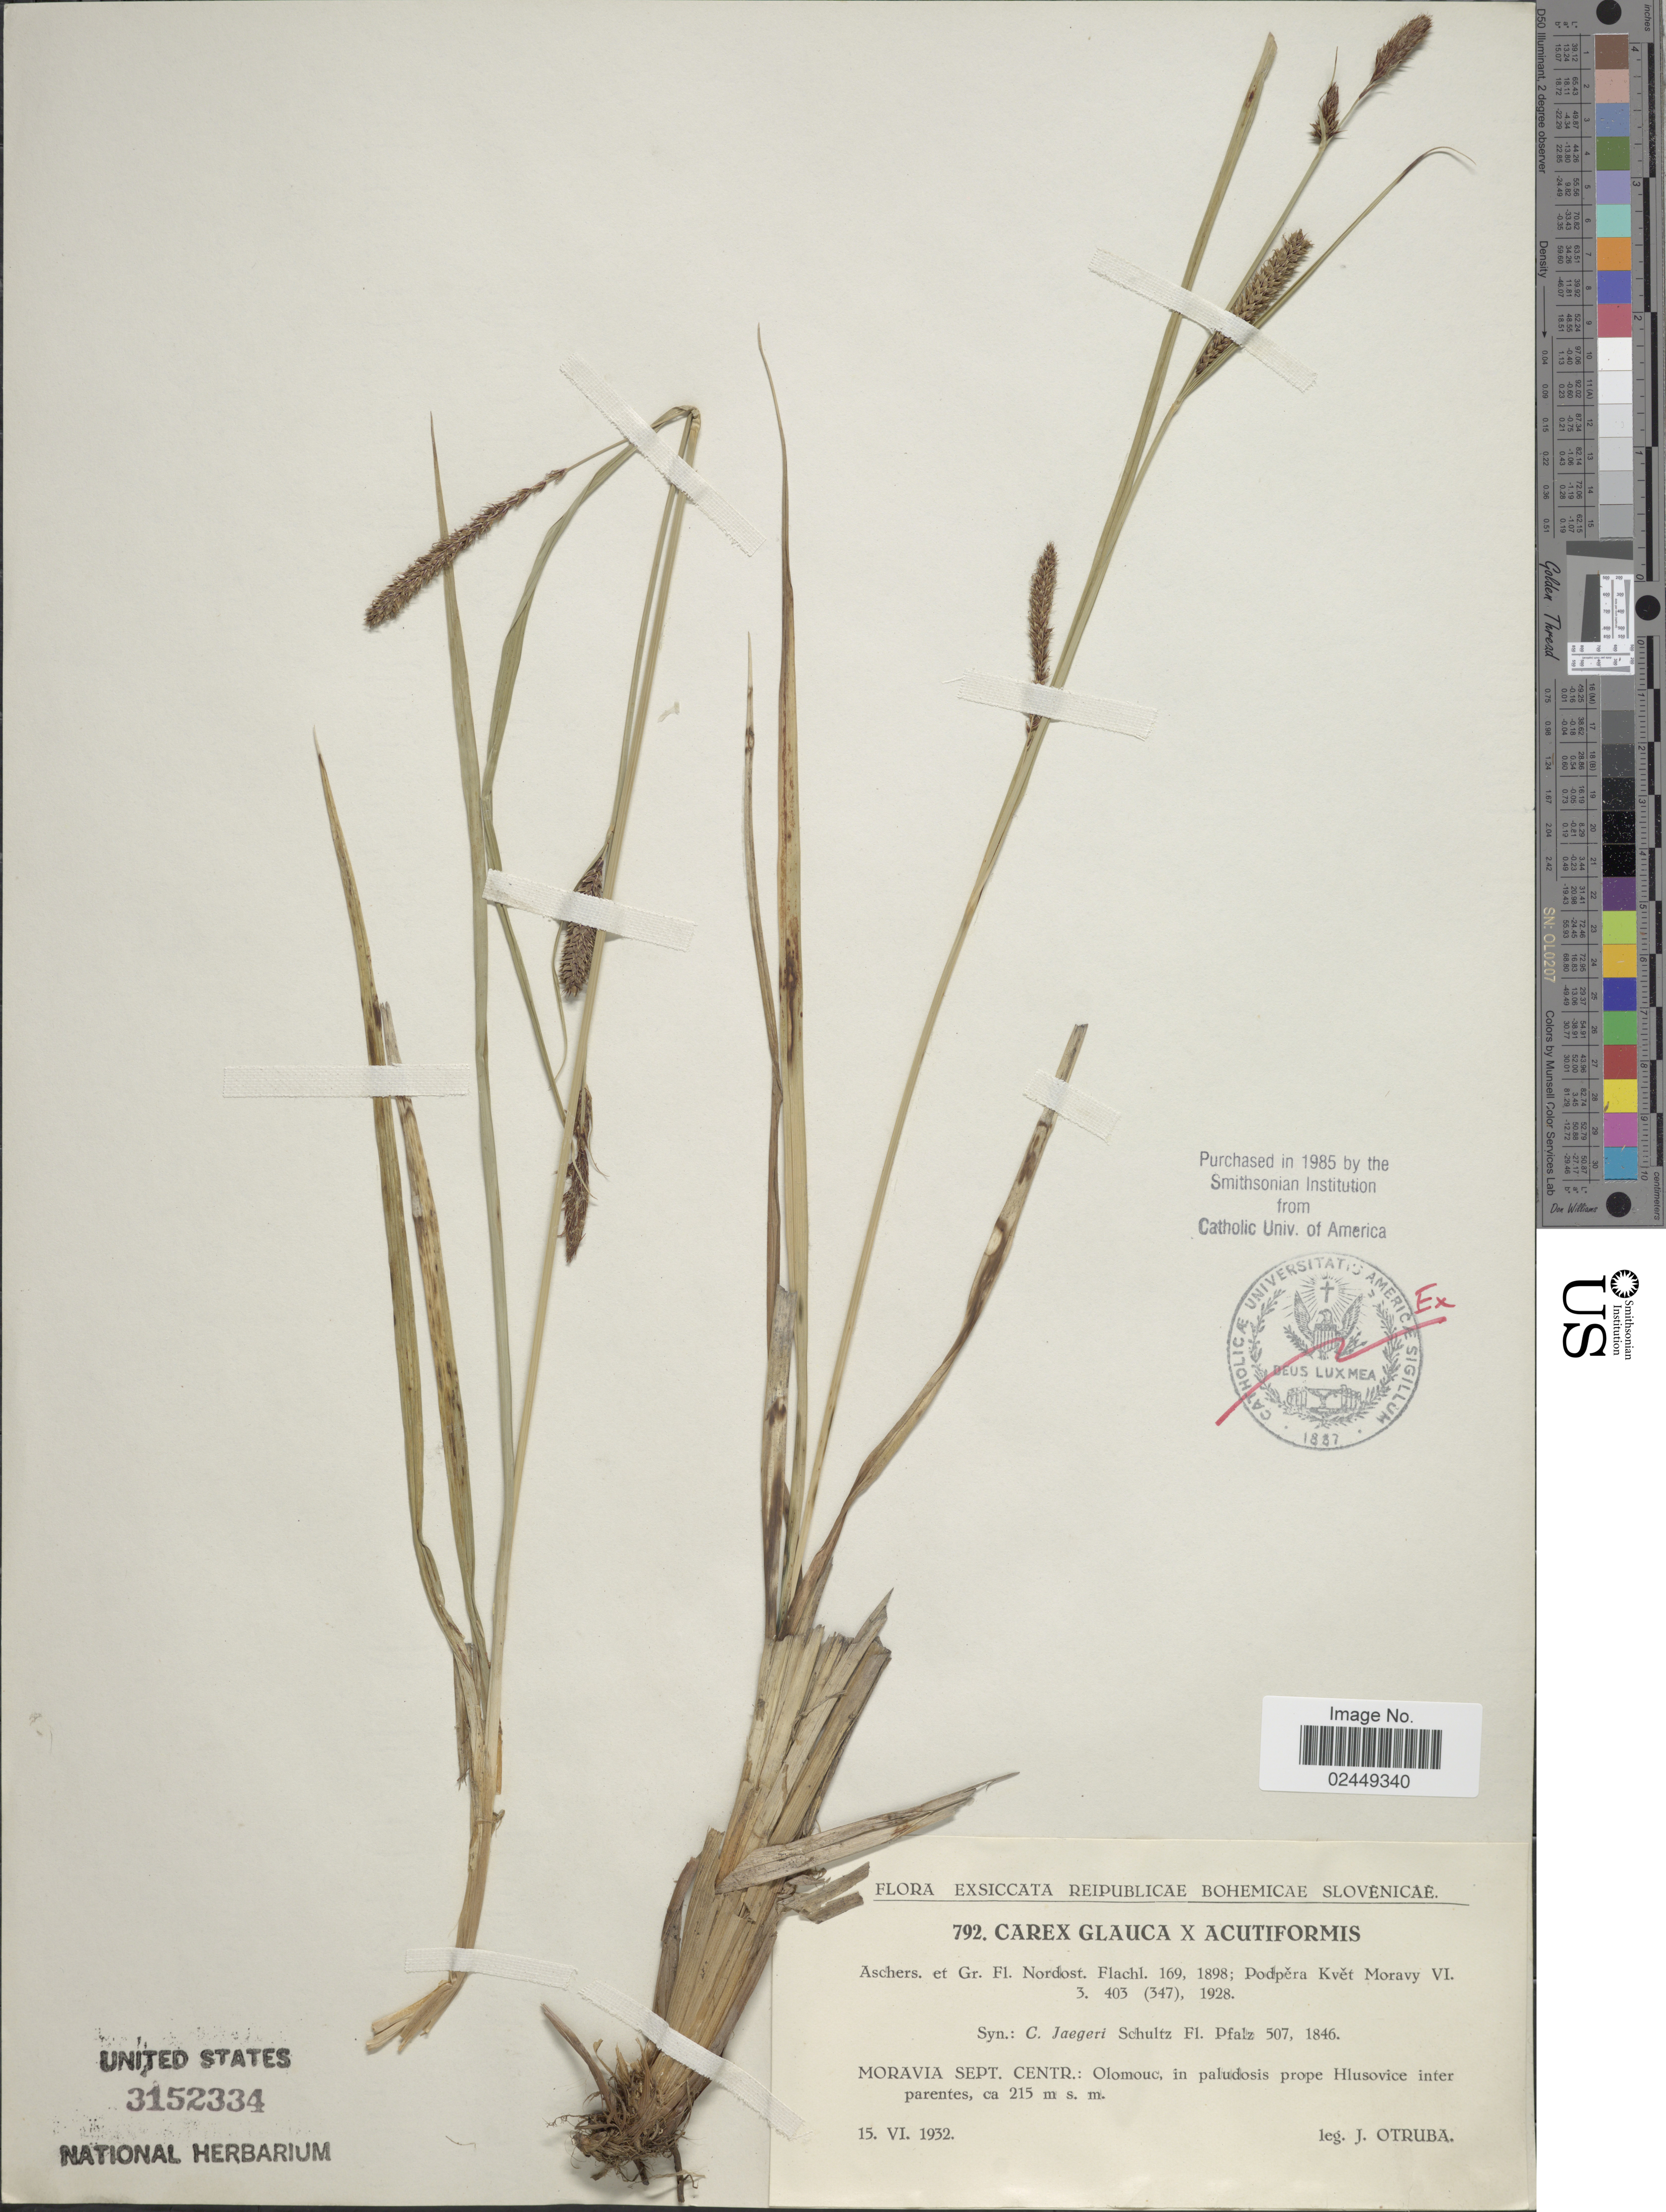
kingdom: Plantae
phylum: Tracheophyta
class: Liliopsida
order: Poales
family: Cyperaceae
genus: Carex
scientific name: Carex flacca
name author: Schreb.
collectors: J. Otruba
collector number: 792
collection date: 1932-06-15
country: Czechia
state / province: Olomouc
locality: Reipublicae Bohemicae Slovenicae [unsure placement], Moravia Sept. Centr.: Olomouc, in paludosis prope Hlusovice inter parentes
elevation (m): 215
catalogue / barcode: US 3152334